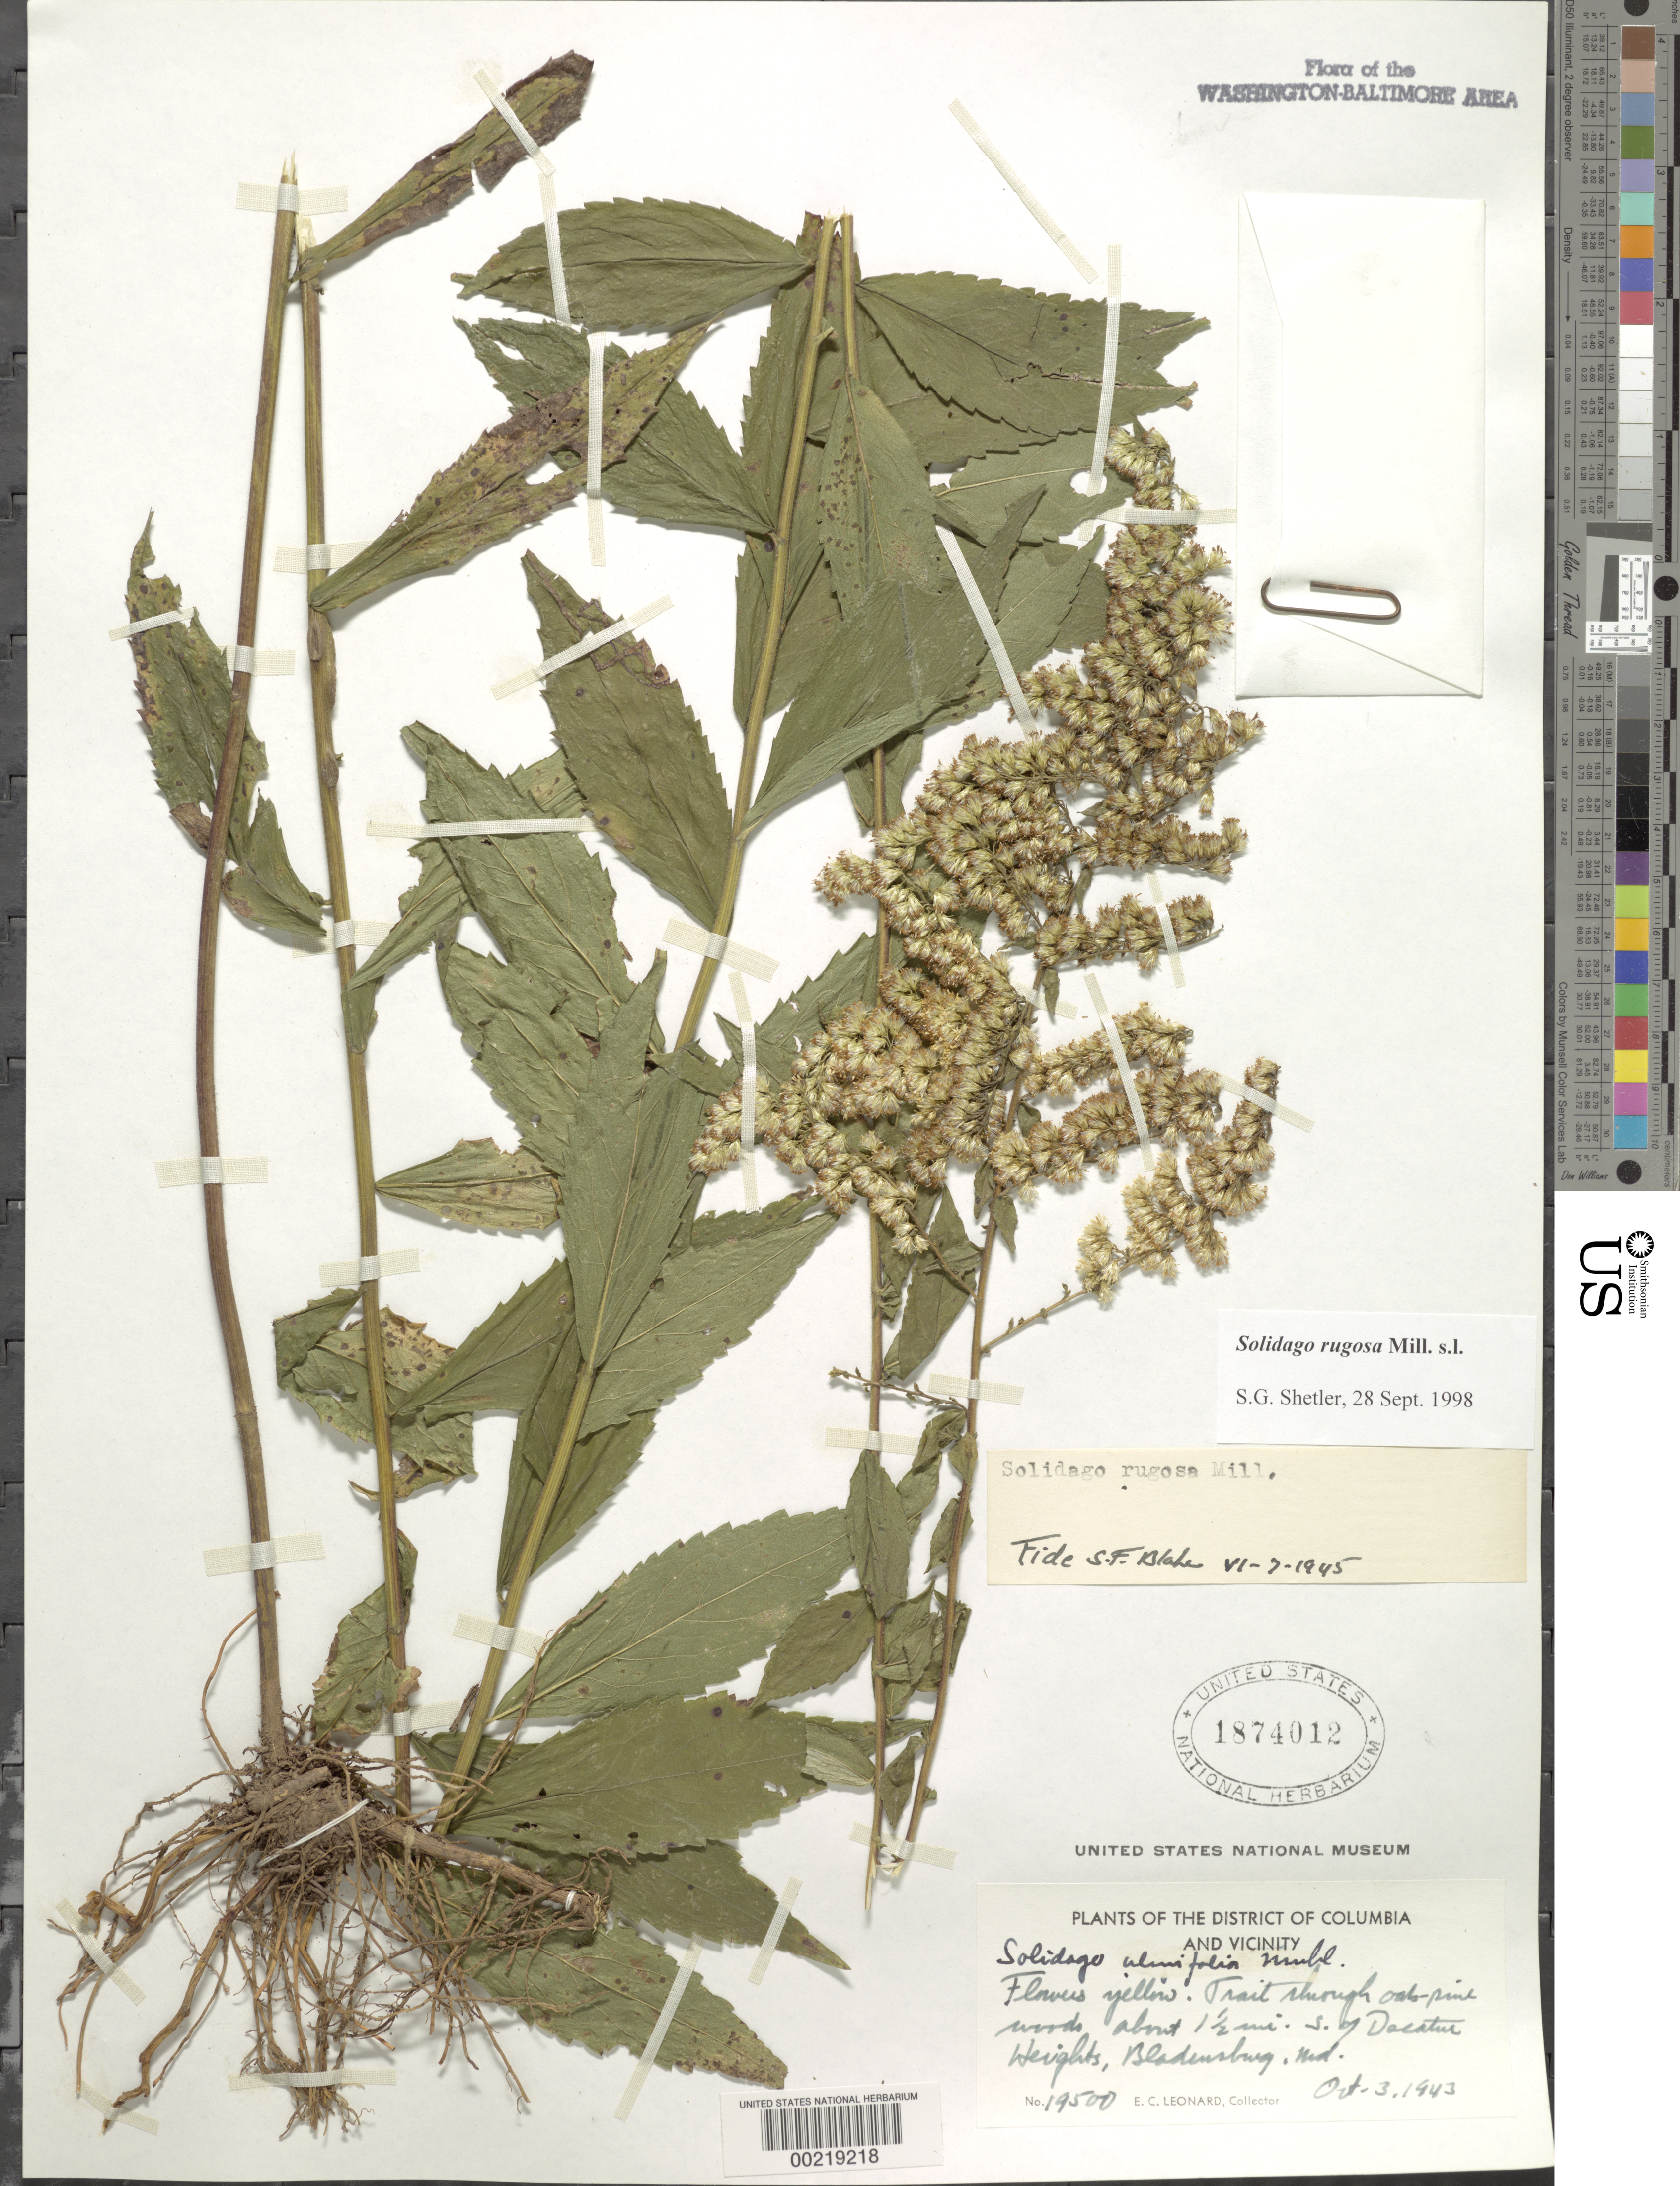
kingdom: Plantae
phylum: Tracheophyta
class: Magnoliopsida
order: Asterales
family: Asteraceae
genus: Solidago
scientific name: Solidago rugosa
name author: Mill.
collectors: E. C. Leonard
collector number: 19500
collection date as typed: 03 Oct 1943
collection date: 1943-10-03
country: United States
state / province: Maryland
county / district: Prince George's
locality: South of Decatur Heights, Bladensburg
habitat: Trail through oak pine woods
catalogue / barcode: US 1874012